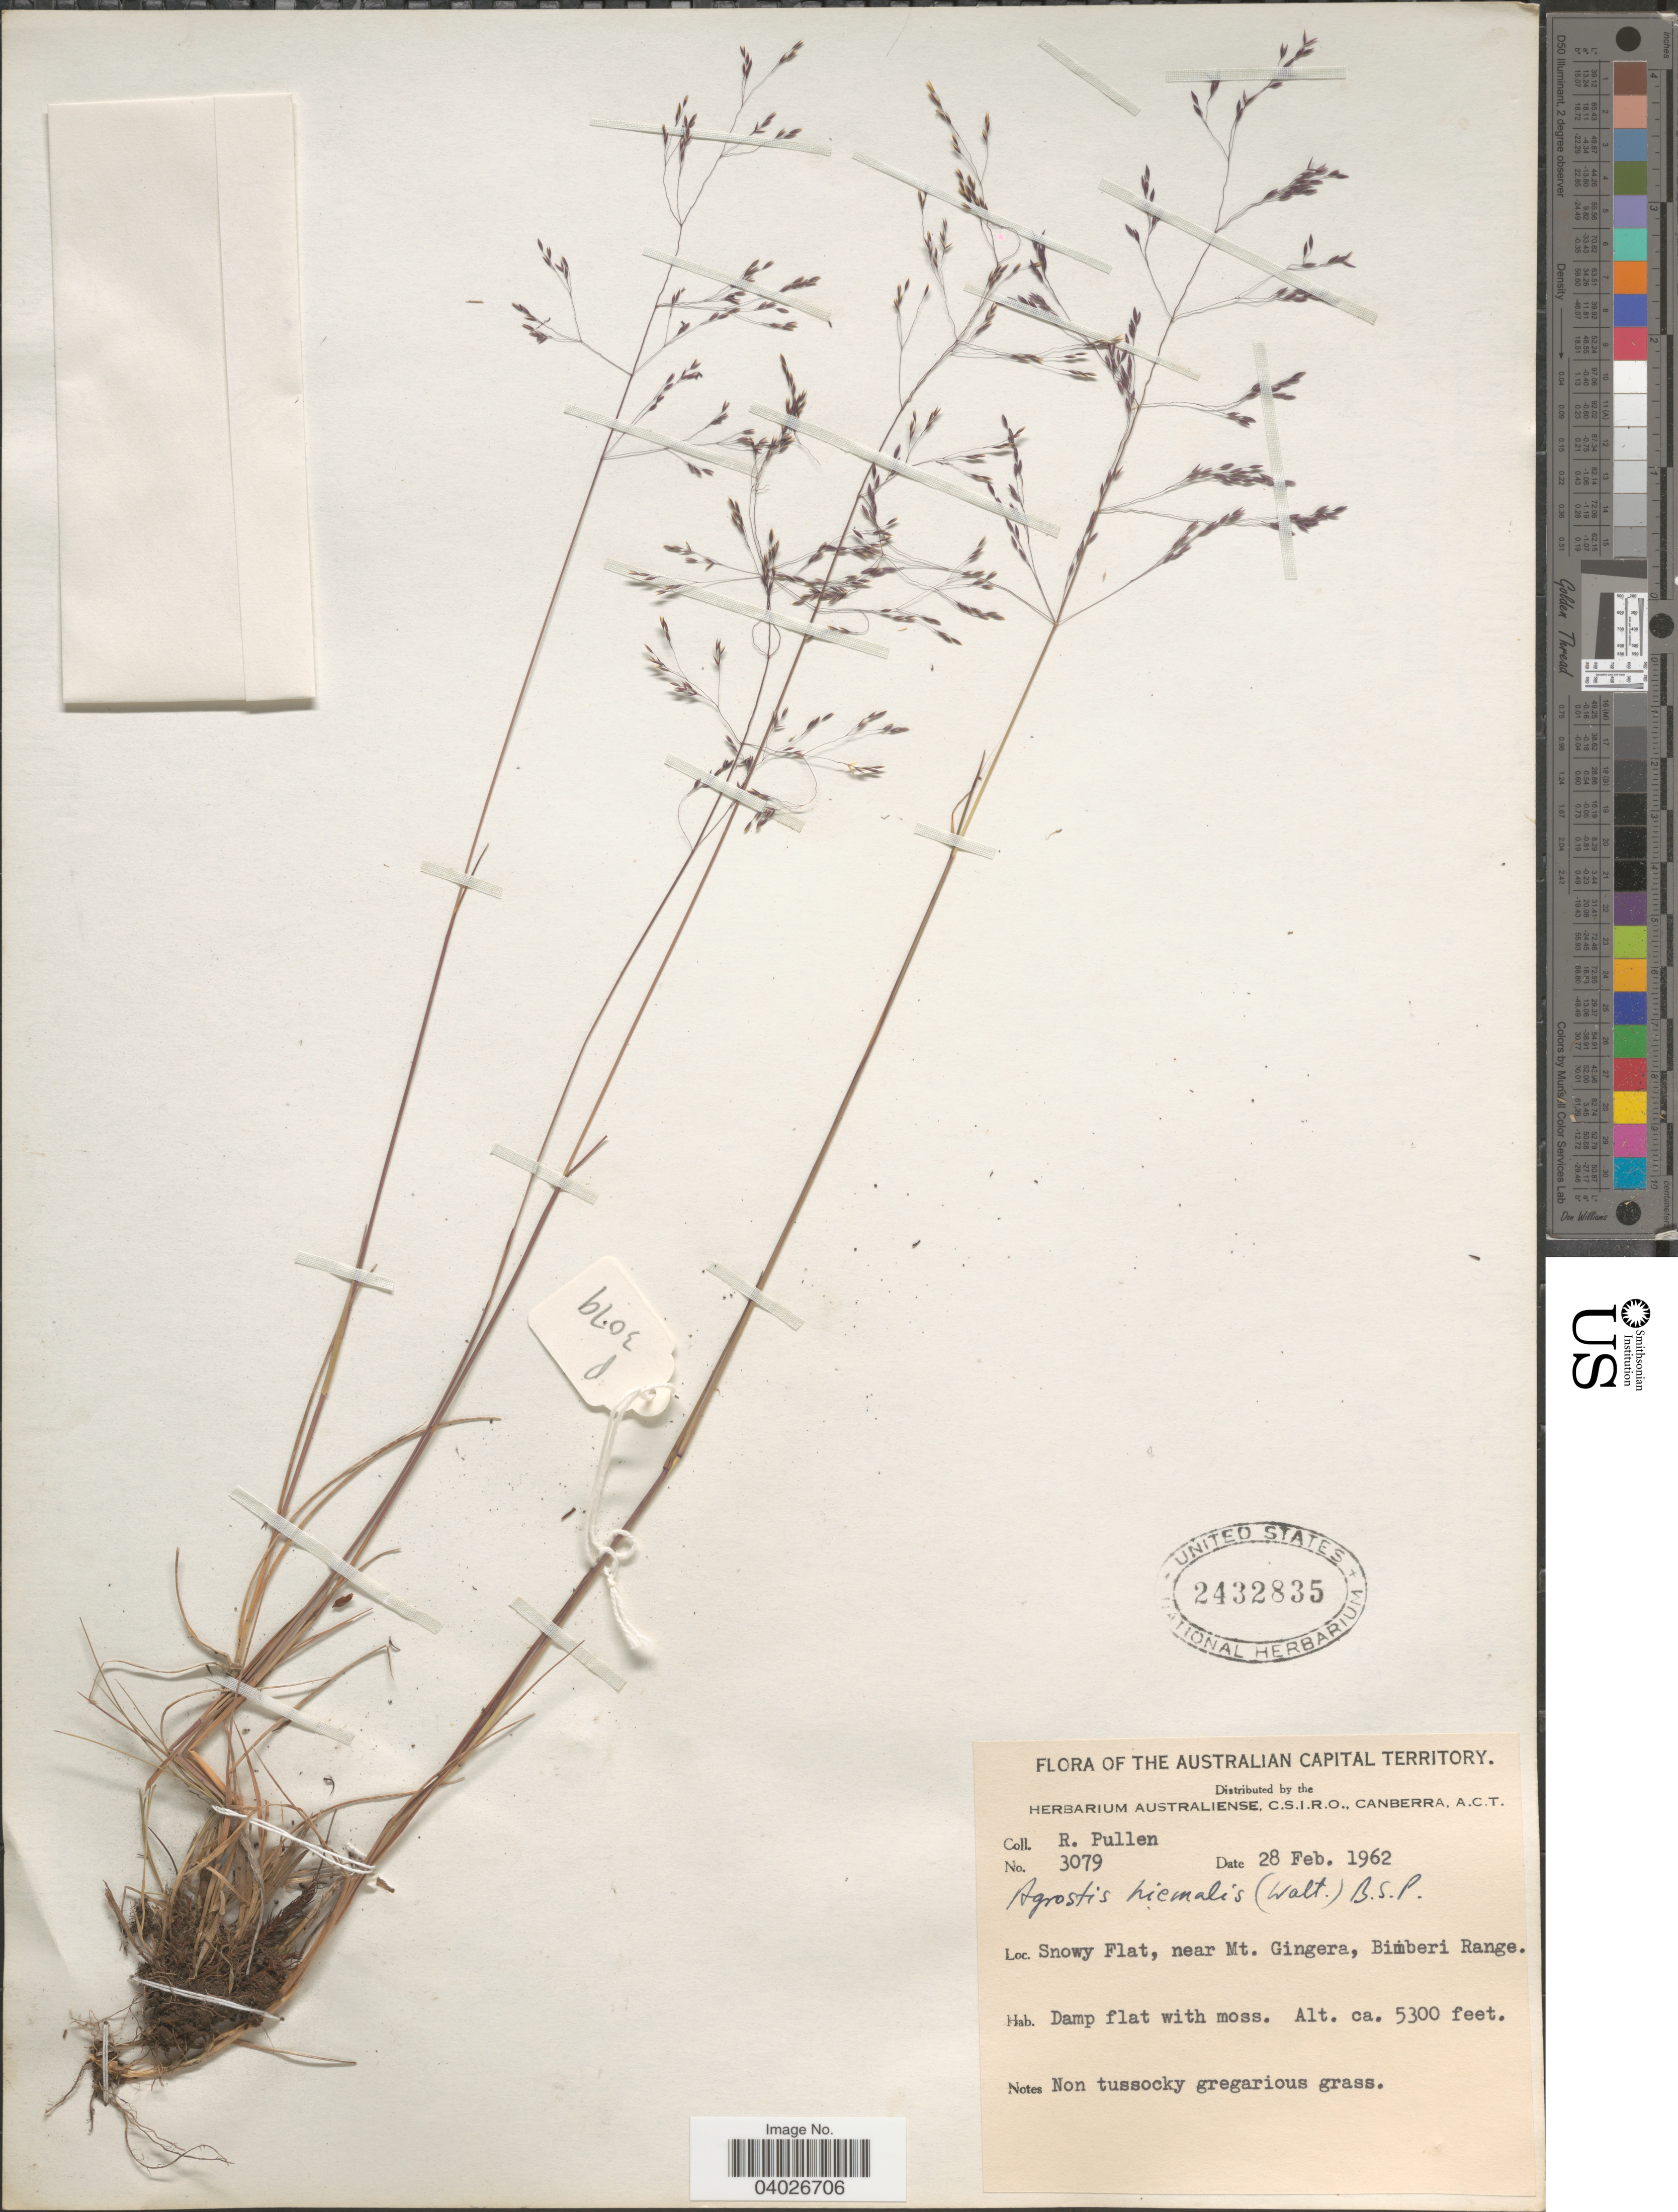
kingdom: Plantae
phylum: Tracheophyta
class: Liliopsida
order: Poales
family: Poaceae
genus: Agrostis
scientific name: Agrostis hyemalis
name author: (Walter) Britton et al.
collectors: R. Pullen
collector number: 3079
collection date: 1962-02-28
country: Australia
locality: Australian Capital Territory. Snowy Flat, near Mt. Gingera, Bimberi Range.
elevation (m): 1615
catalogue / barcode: US 2432835